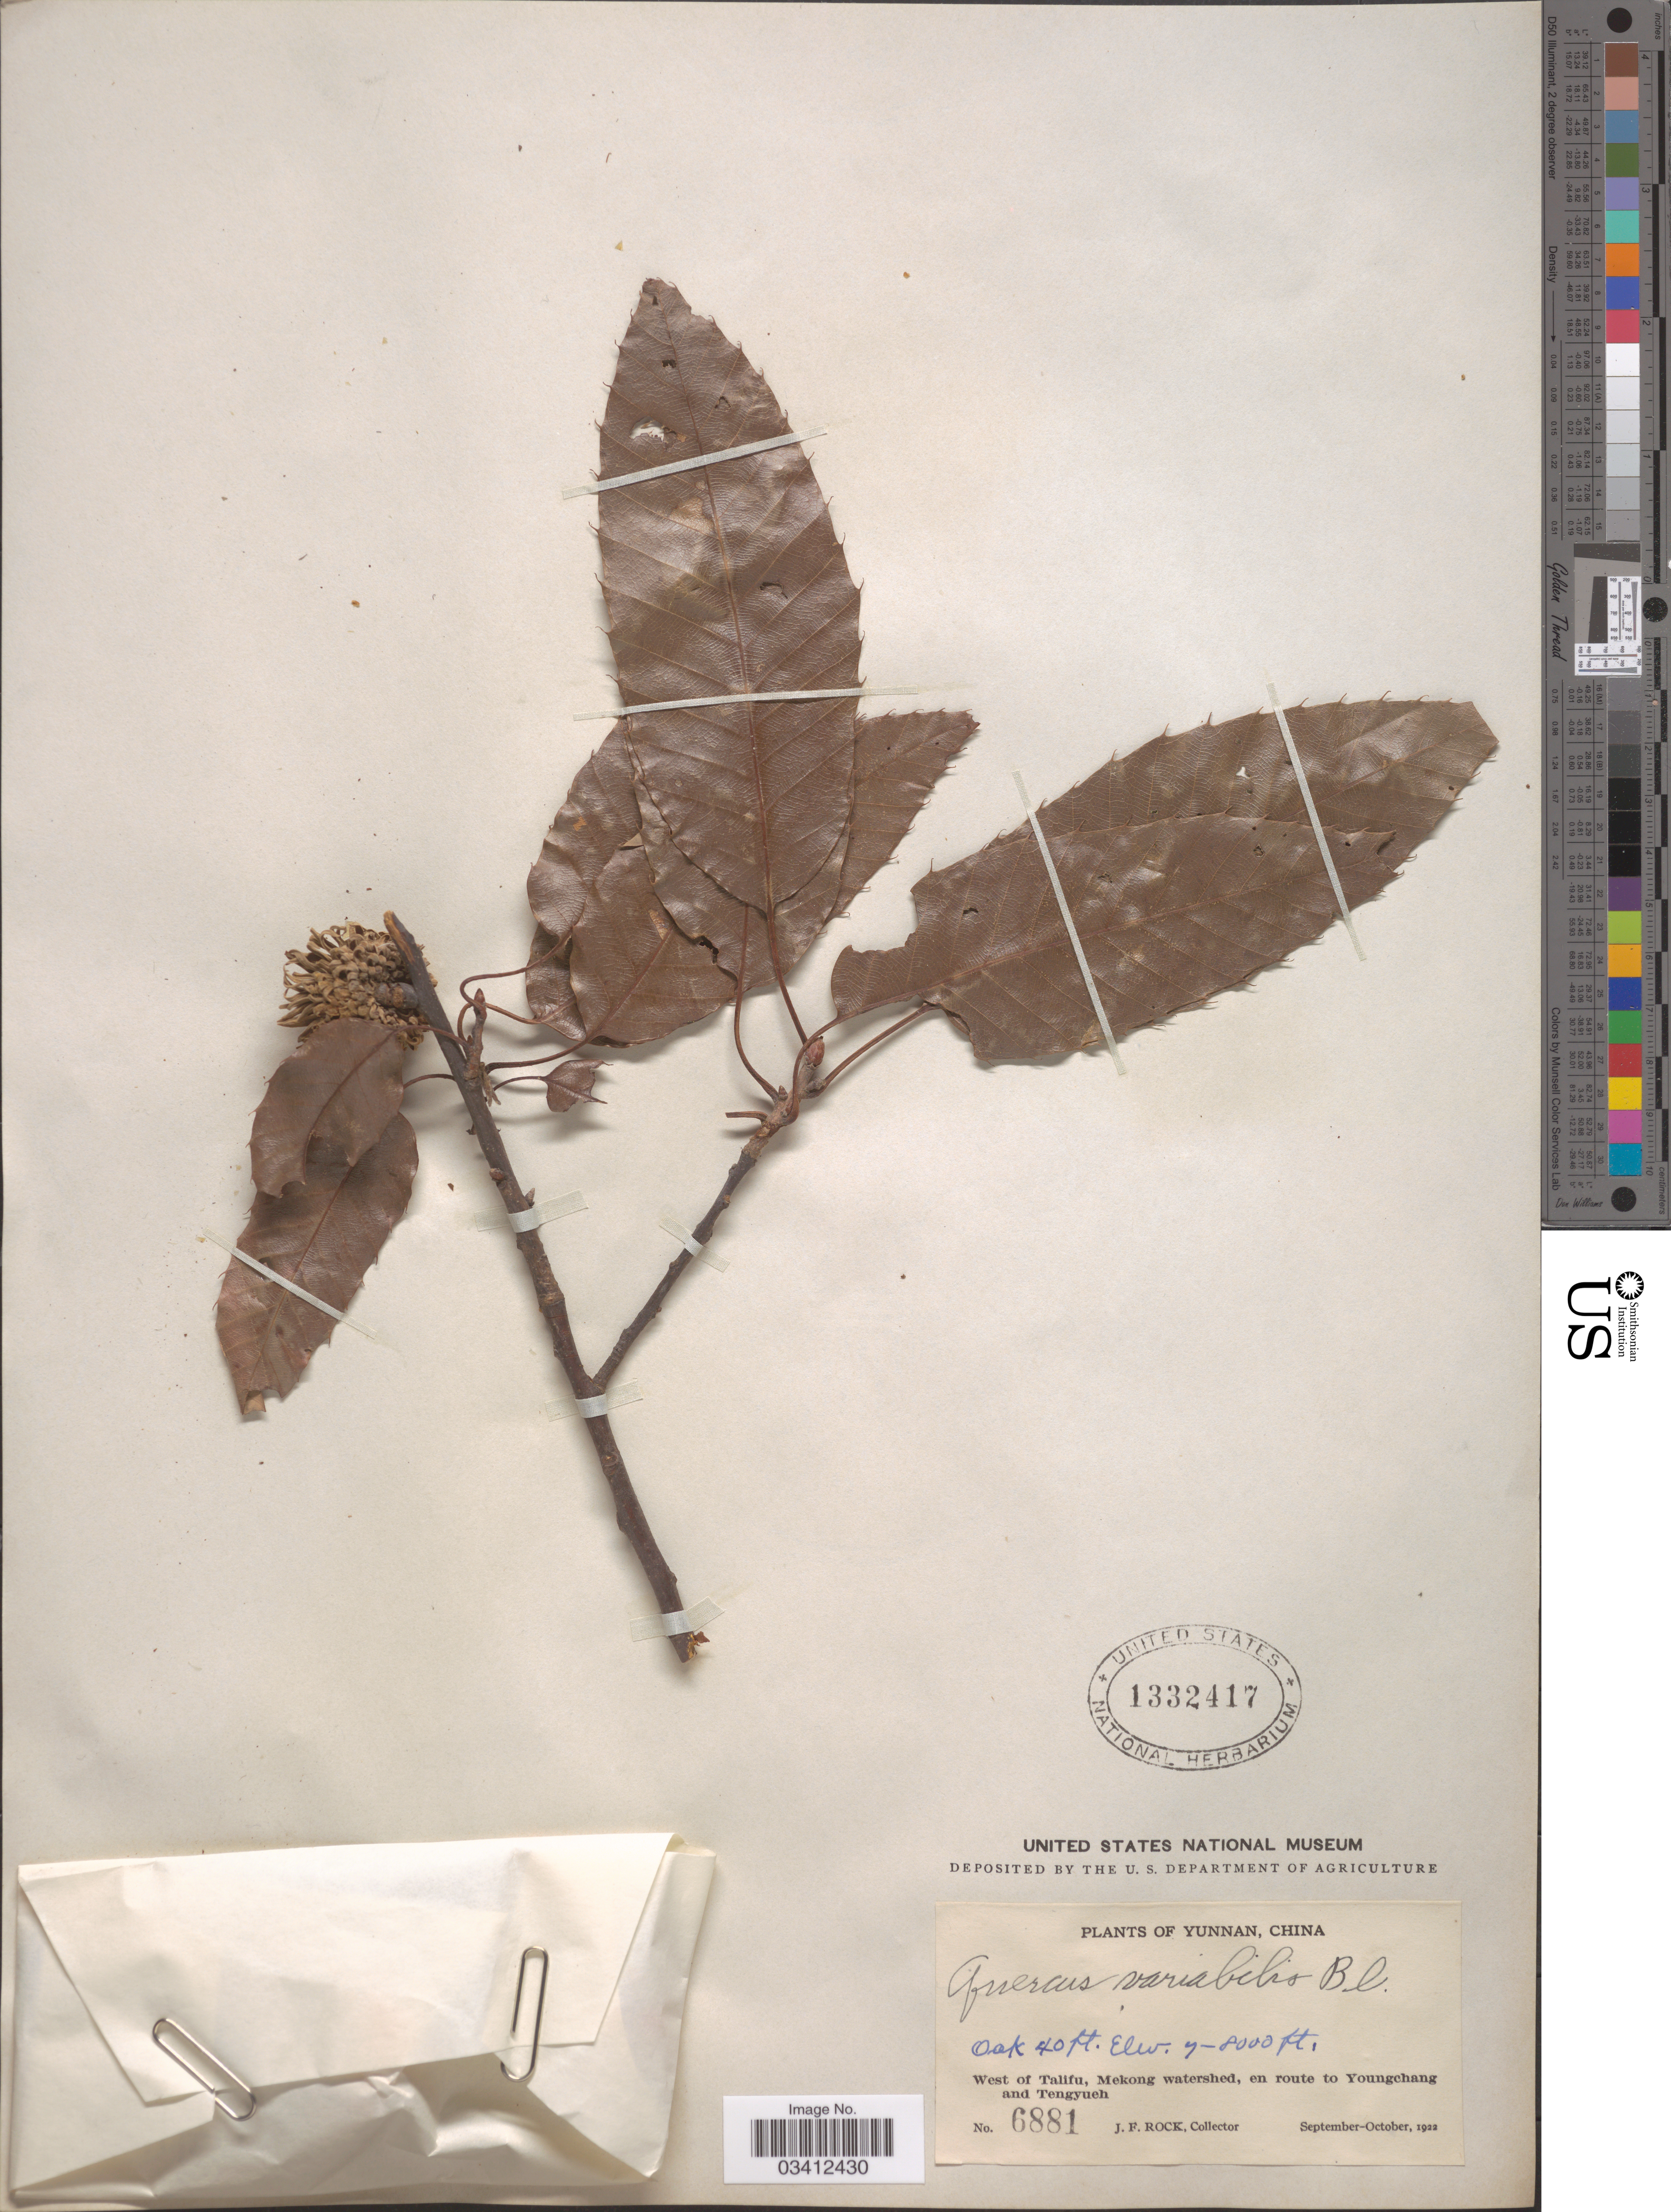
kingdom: Plantae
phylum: Tracheophyta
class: Magnoliopsida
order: Fagales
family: Fagaceae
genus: Quercus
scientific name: Quercus variabilis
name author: Blume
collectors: J. Rock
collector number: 6881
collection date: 1922-09/1922-10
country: China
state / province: Yunnan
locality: West of Talifu, Mekong watershed, en route to Youngchang and Tengyueh.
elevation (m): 2134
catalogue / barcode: US 1332417